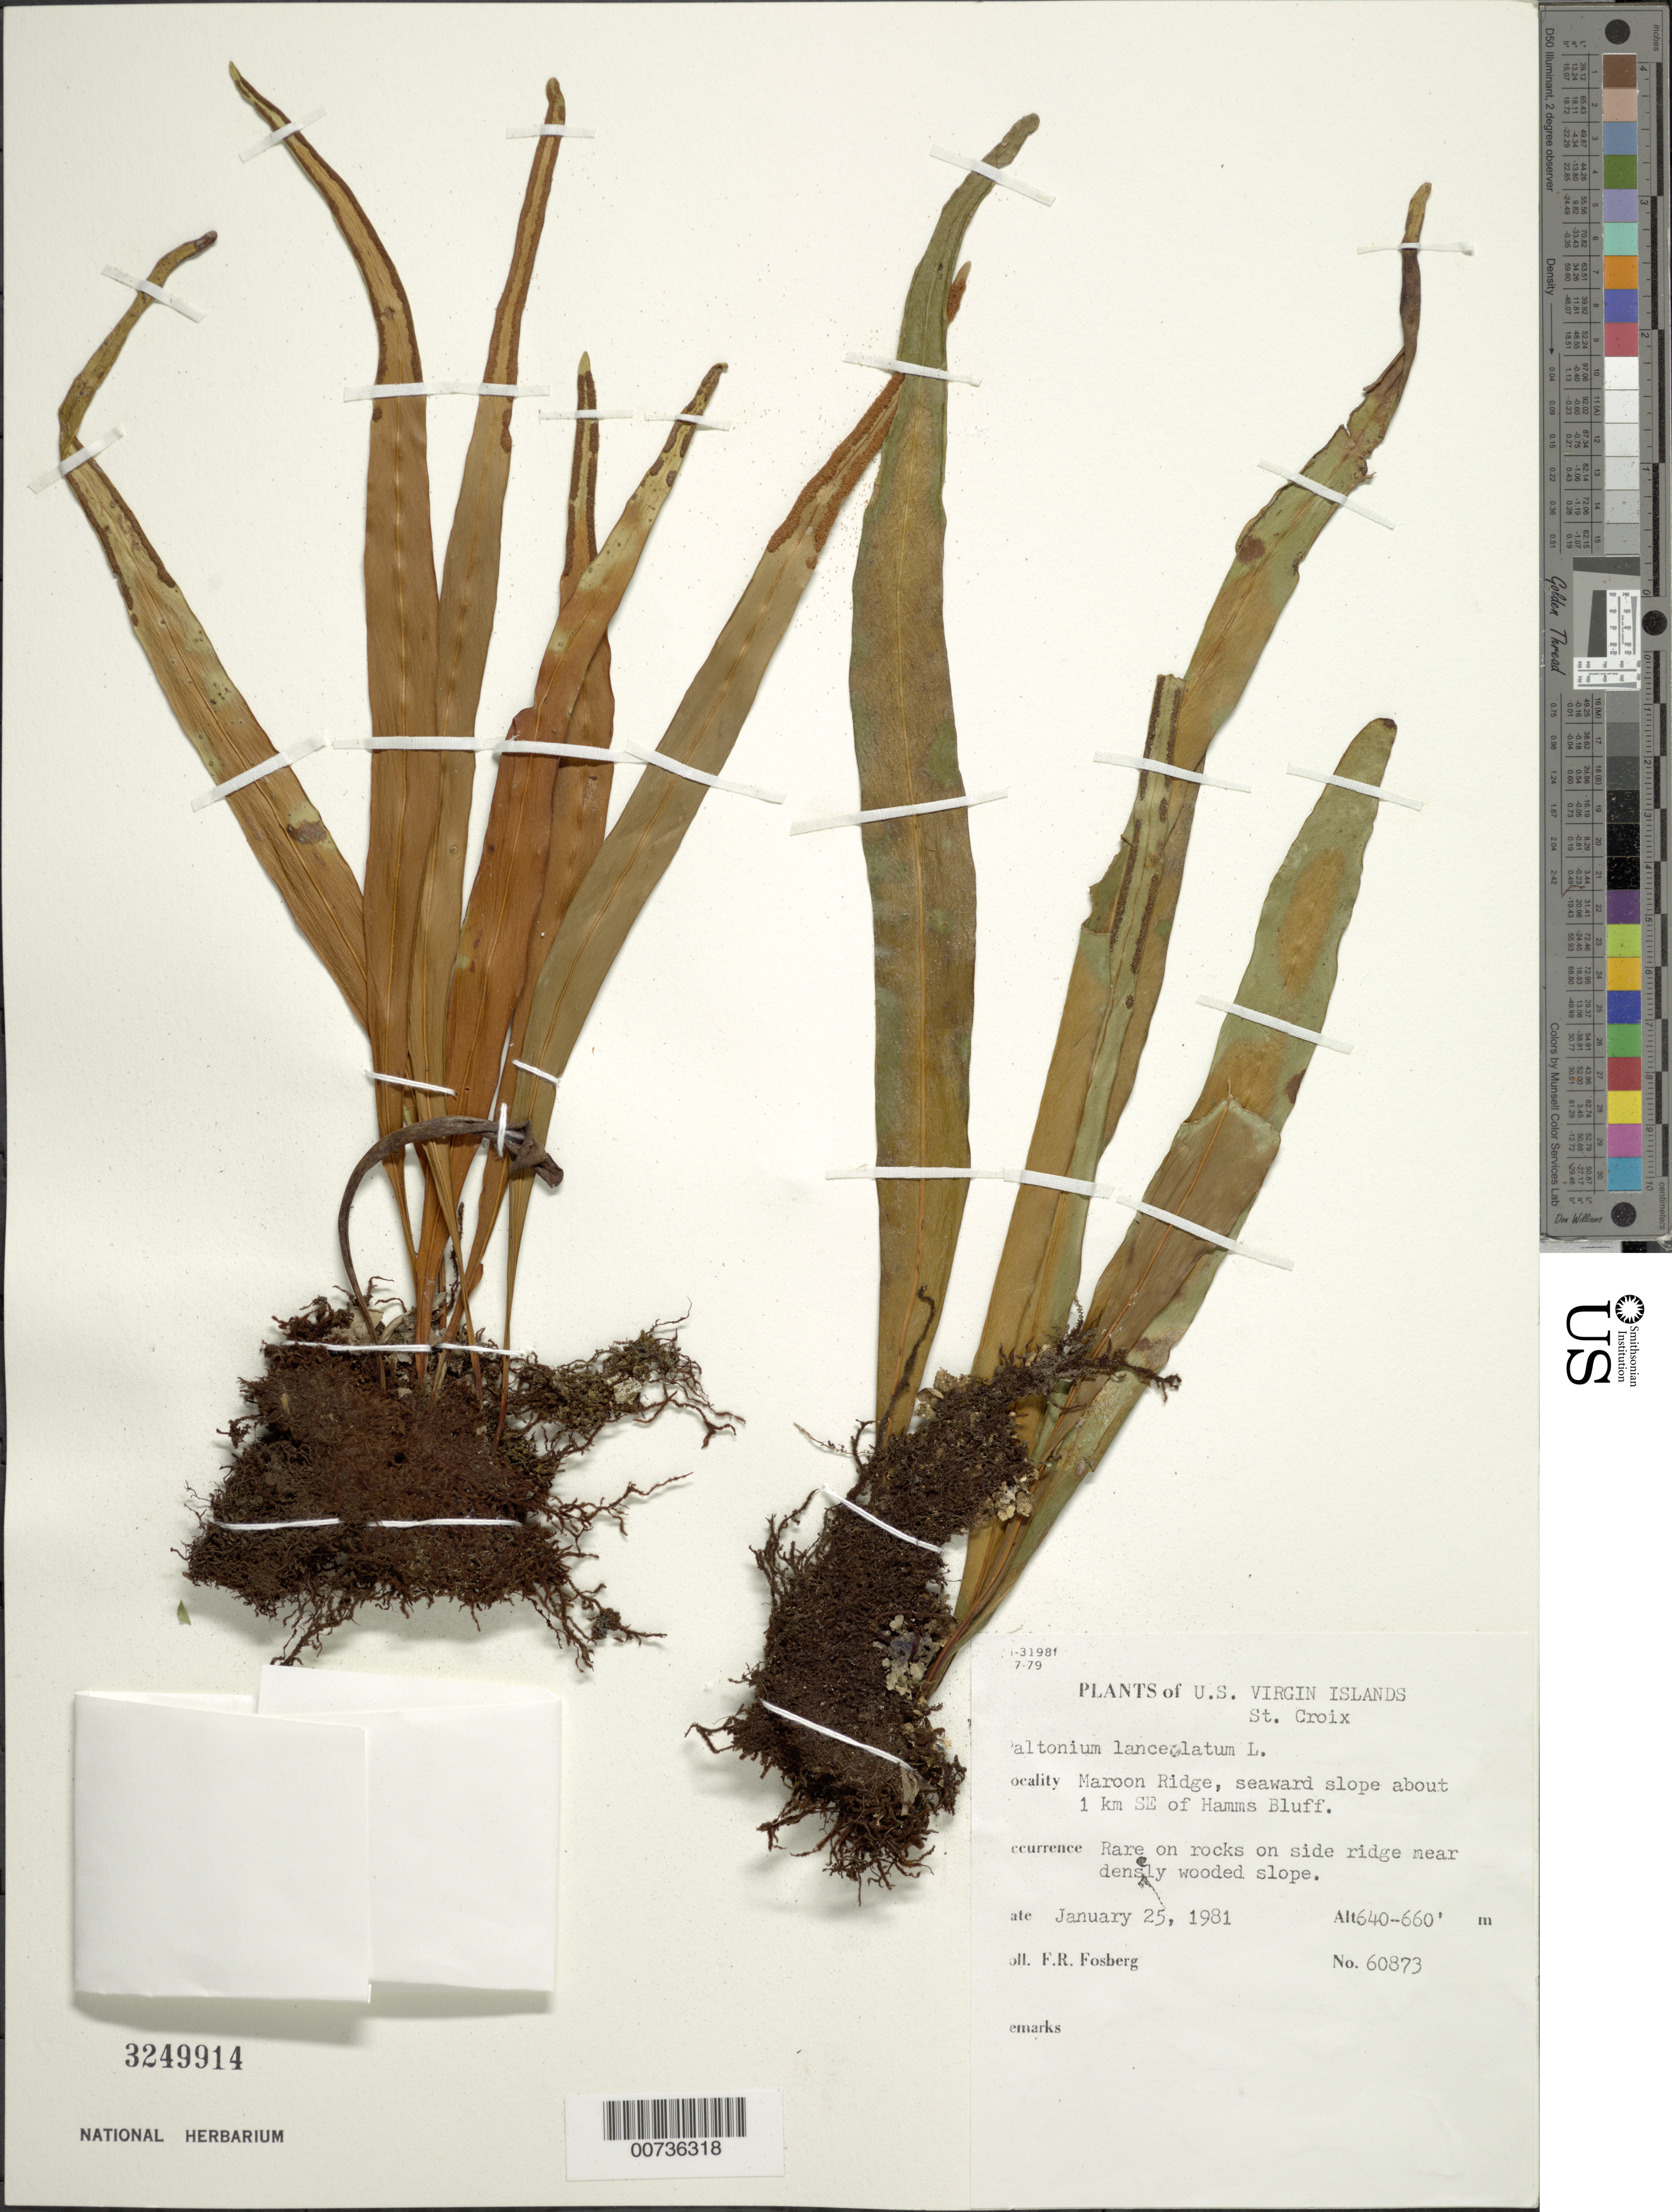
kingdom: Plantae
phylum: Tracheophyta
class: Polypodiopsida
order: Polypodiales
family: Polypodiaceae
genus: Pleopeltis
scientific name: Pleopeltis marginata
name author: A.R. Sm. & Tejero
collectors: F. R. Fosberg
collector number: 60873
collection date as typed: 25 Jan 1981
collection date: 1981-01-25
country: U.S. Virgin Islands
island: St. Croix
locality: Maroon Ridge, seaward slope about 1km SE of Hamms Bluff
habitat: Rare on rocks on side ridge near densly wooded slope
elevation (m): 640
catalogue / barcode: US 3249914